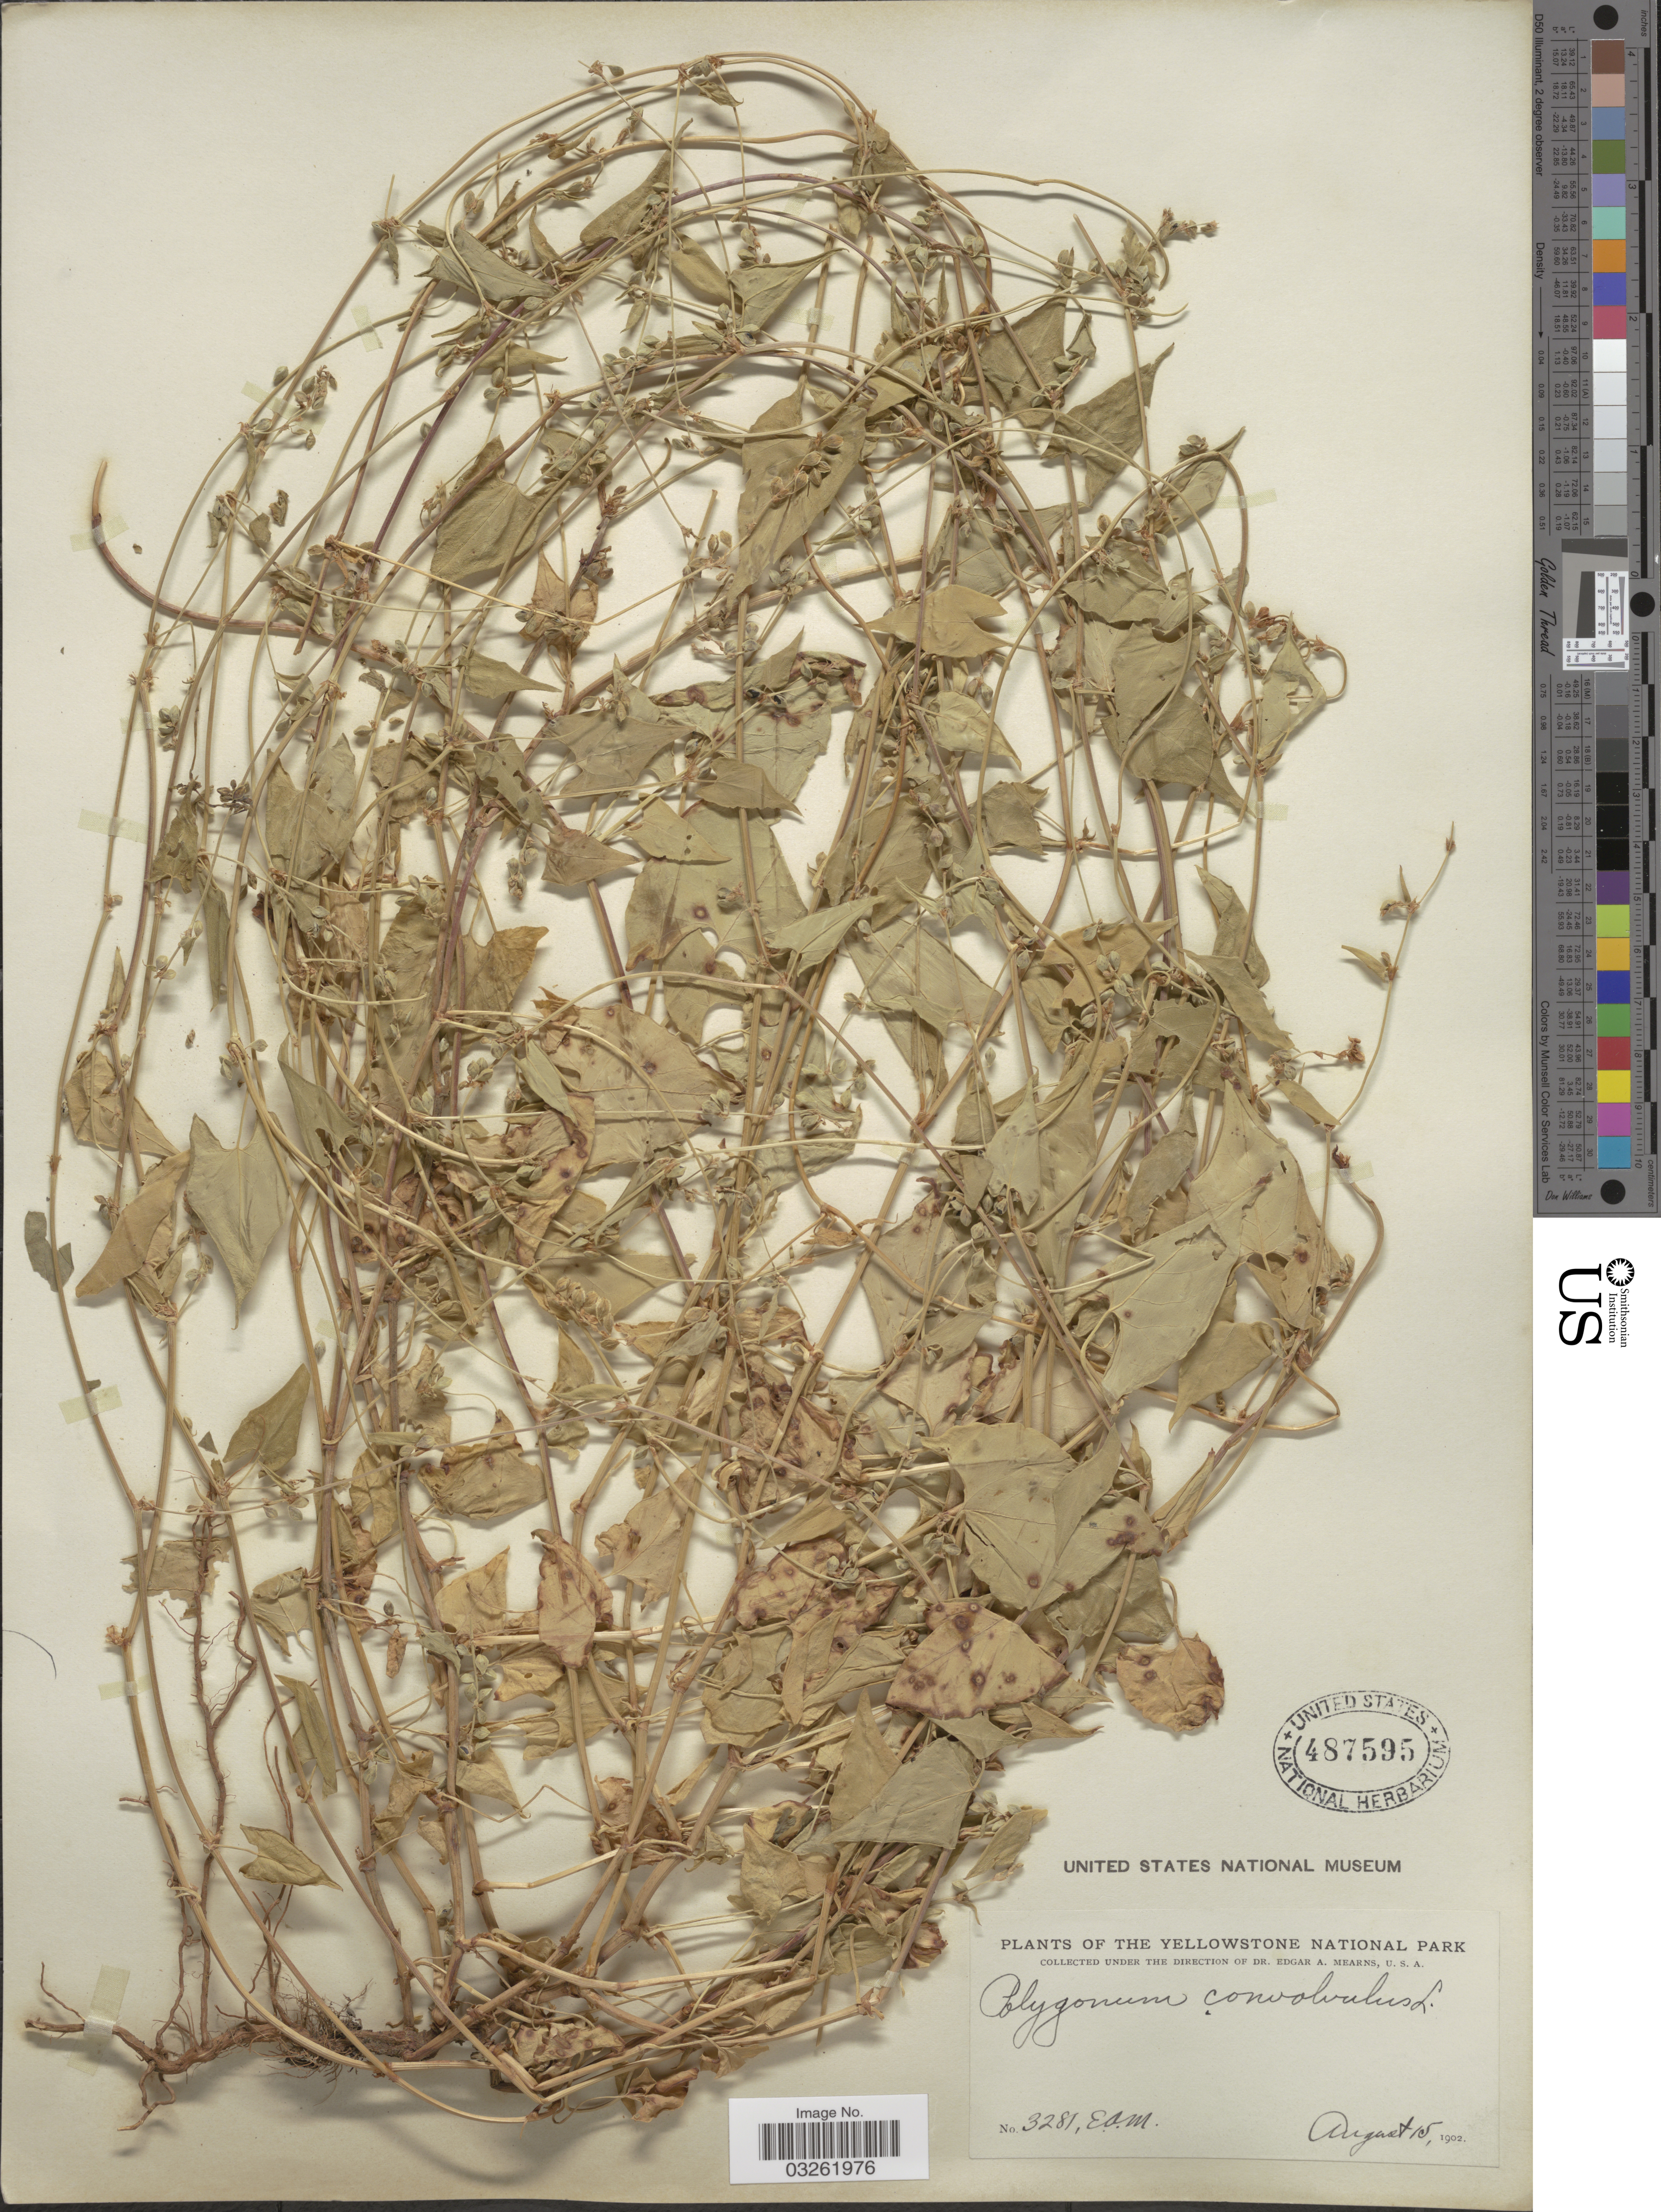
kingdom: Plantae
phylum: Tracheophyta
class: Magnoliopsida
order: Caryophyllales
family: Polygonaceae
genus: Fallopia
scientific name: Fallopia convolvulus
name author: (L.) Á. Löve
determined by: Strong, M. T., (US), Smithsonian Institution - National Museum of Natural History (UNITED STATES)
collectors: E. A. Mearns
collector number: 3281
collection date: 1902-08-15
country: United States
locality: Yellowstone National Park.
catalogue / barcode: US 487595